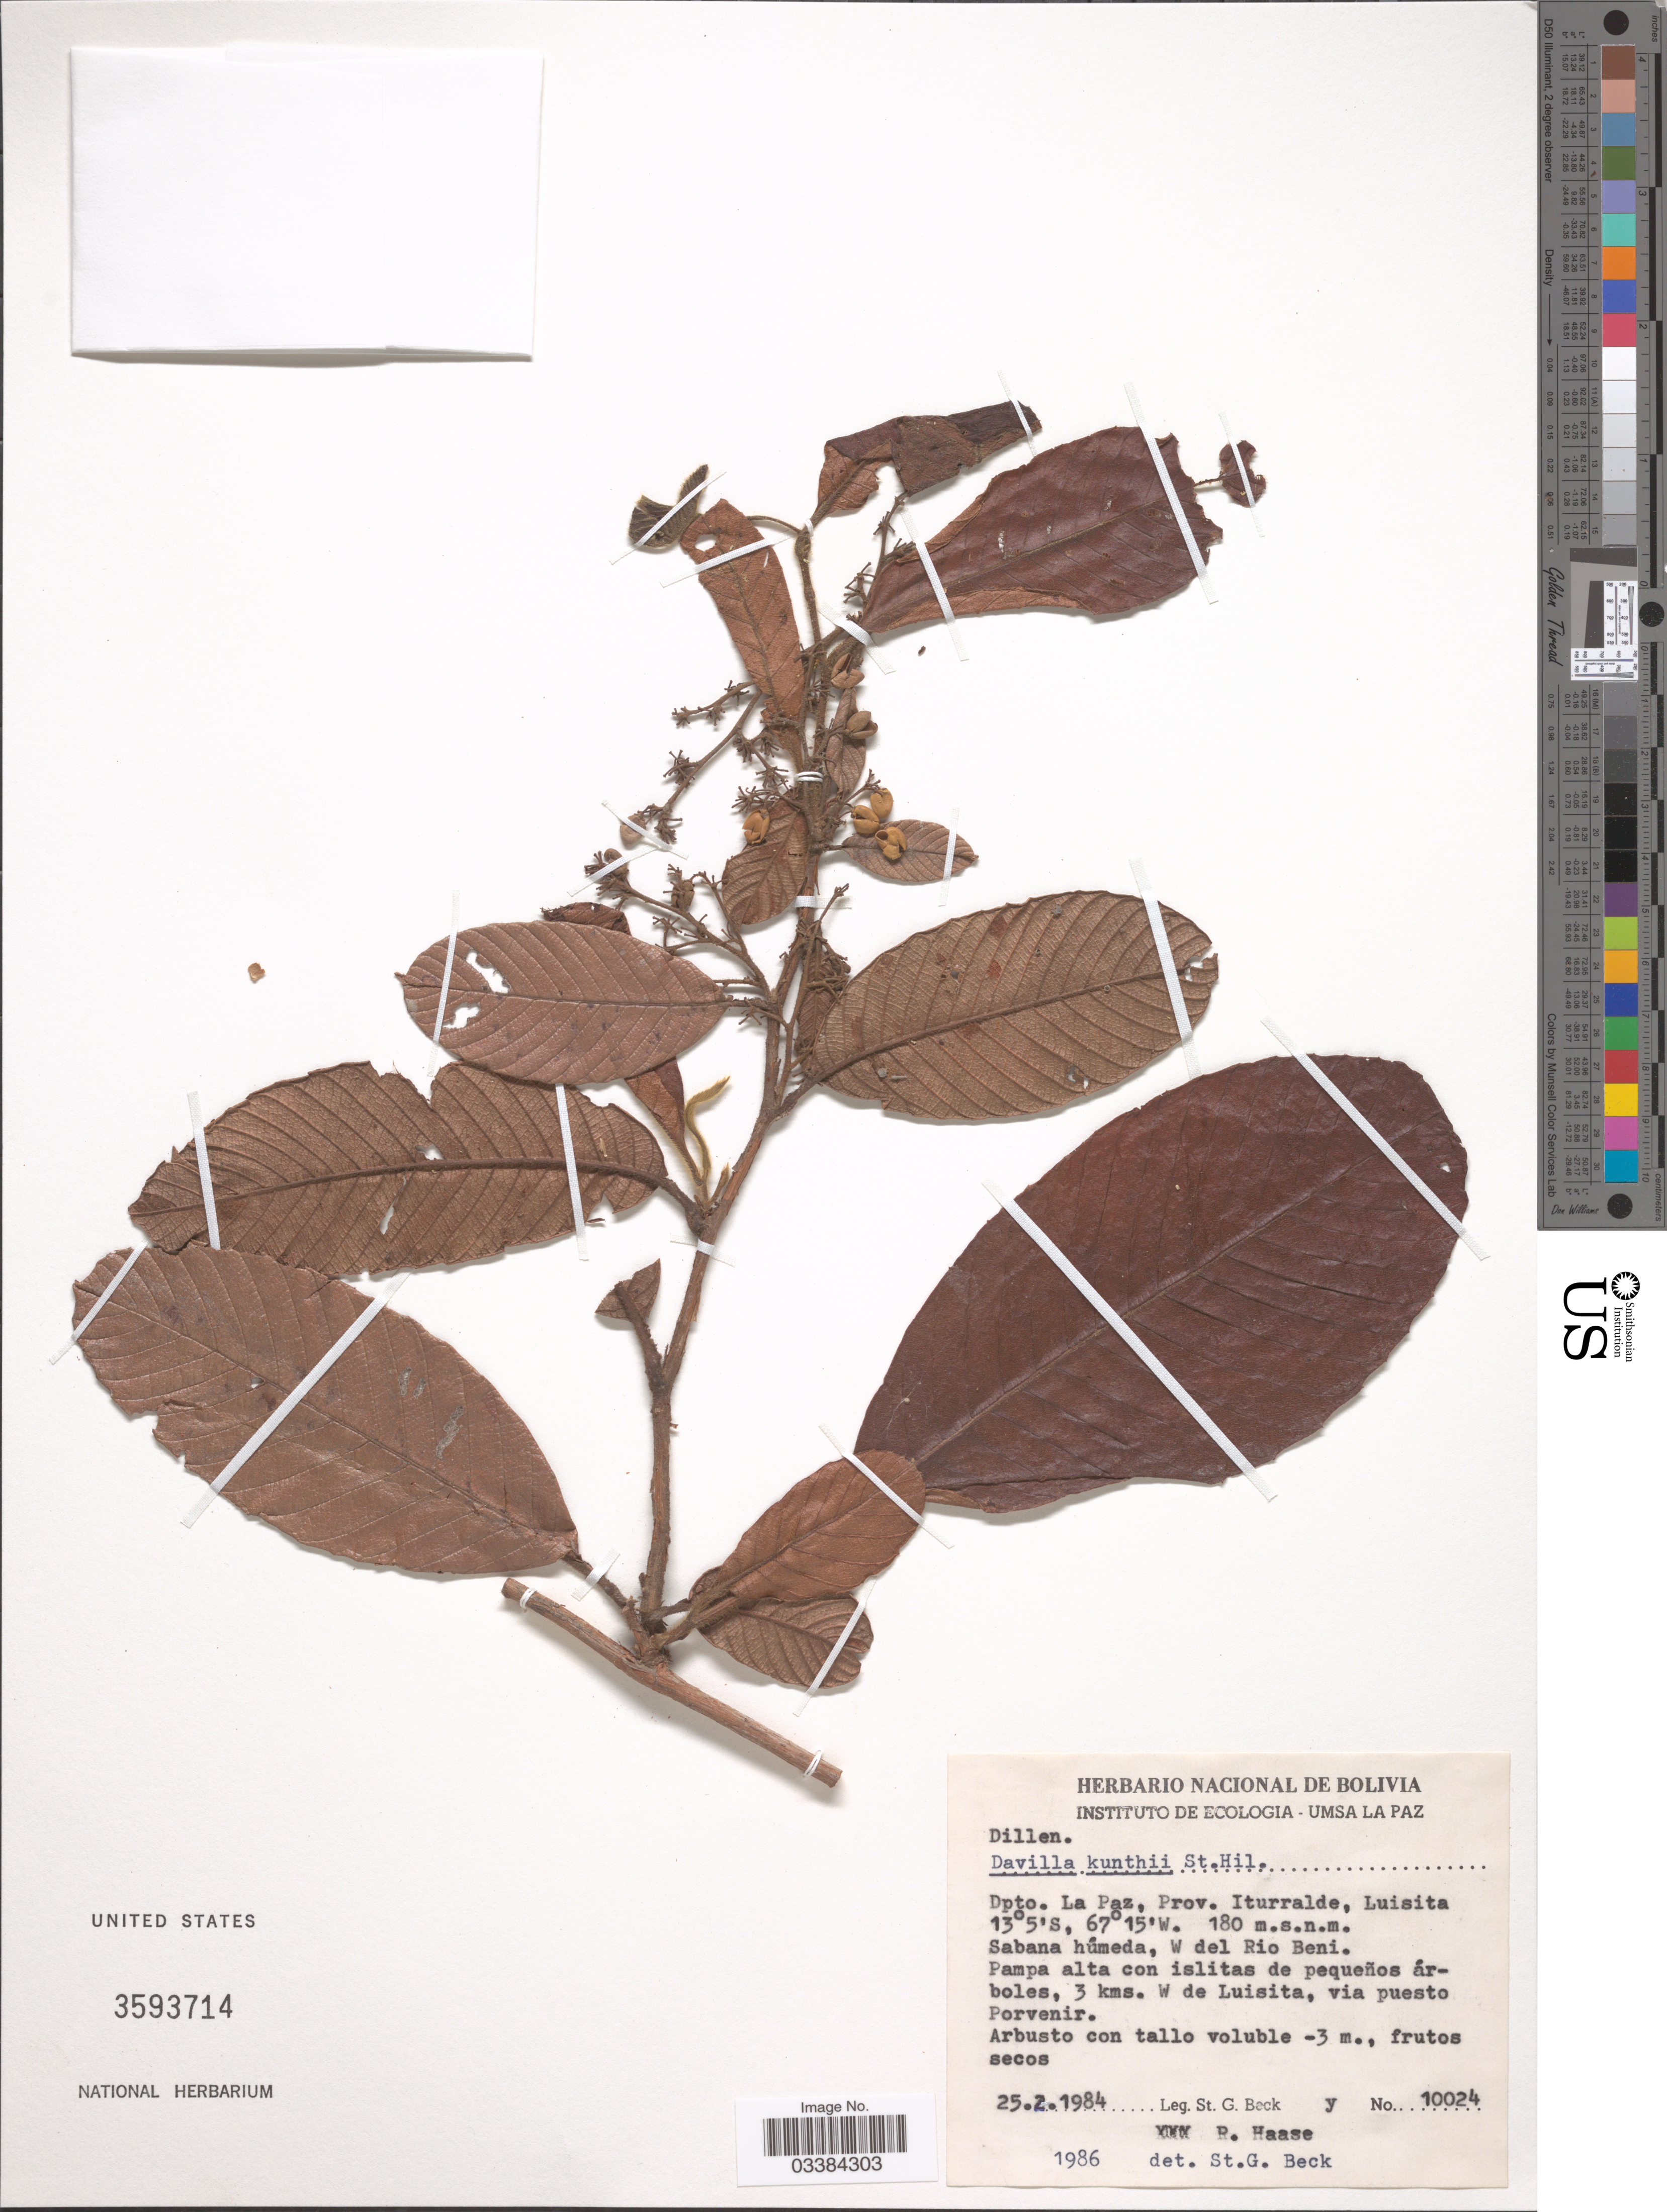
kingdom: Plantae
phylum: Tracheophyta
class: Magnoliopsida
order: Dilleniales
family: Dilleniaceae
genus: Davilla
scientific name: Davilla kunthii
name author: A. St.-Hil.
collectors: S. G. Beck & R. Haase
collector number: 10024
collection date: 1984-02-25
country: Bolivia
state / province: La Paz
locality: Dpto. La Paz, Prov. Iturralde, Luisita. Sabana húmeda, W del Rio Beni. Pampa alta con islitas de pegueños árboles, 3 kms. W de Luisita, via puesto Porvenir.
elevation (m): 180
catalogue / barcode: US 3593714